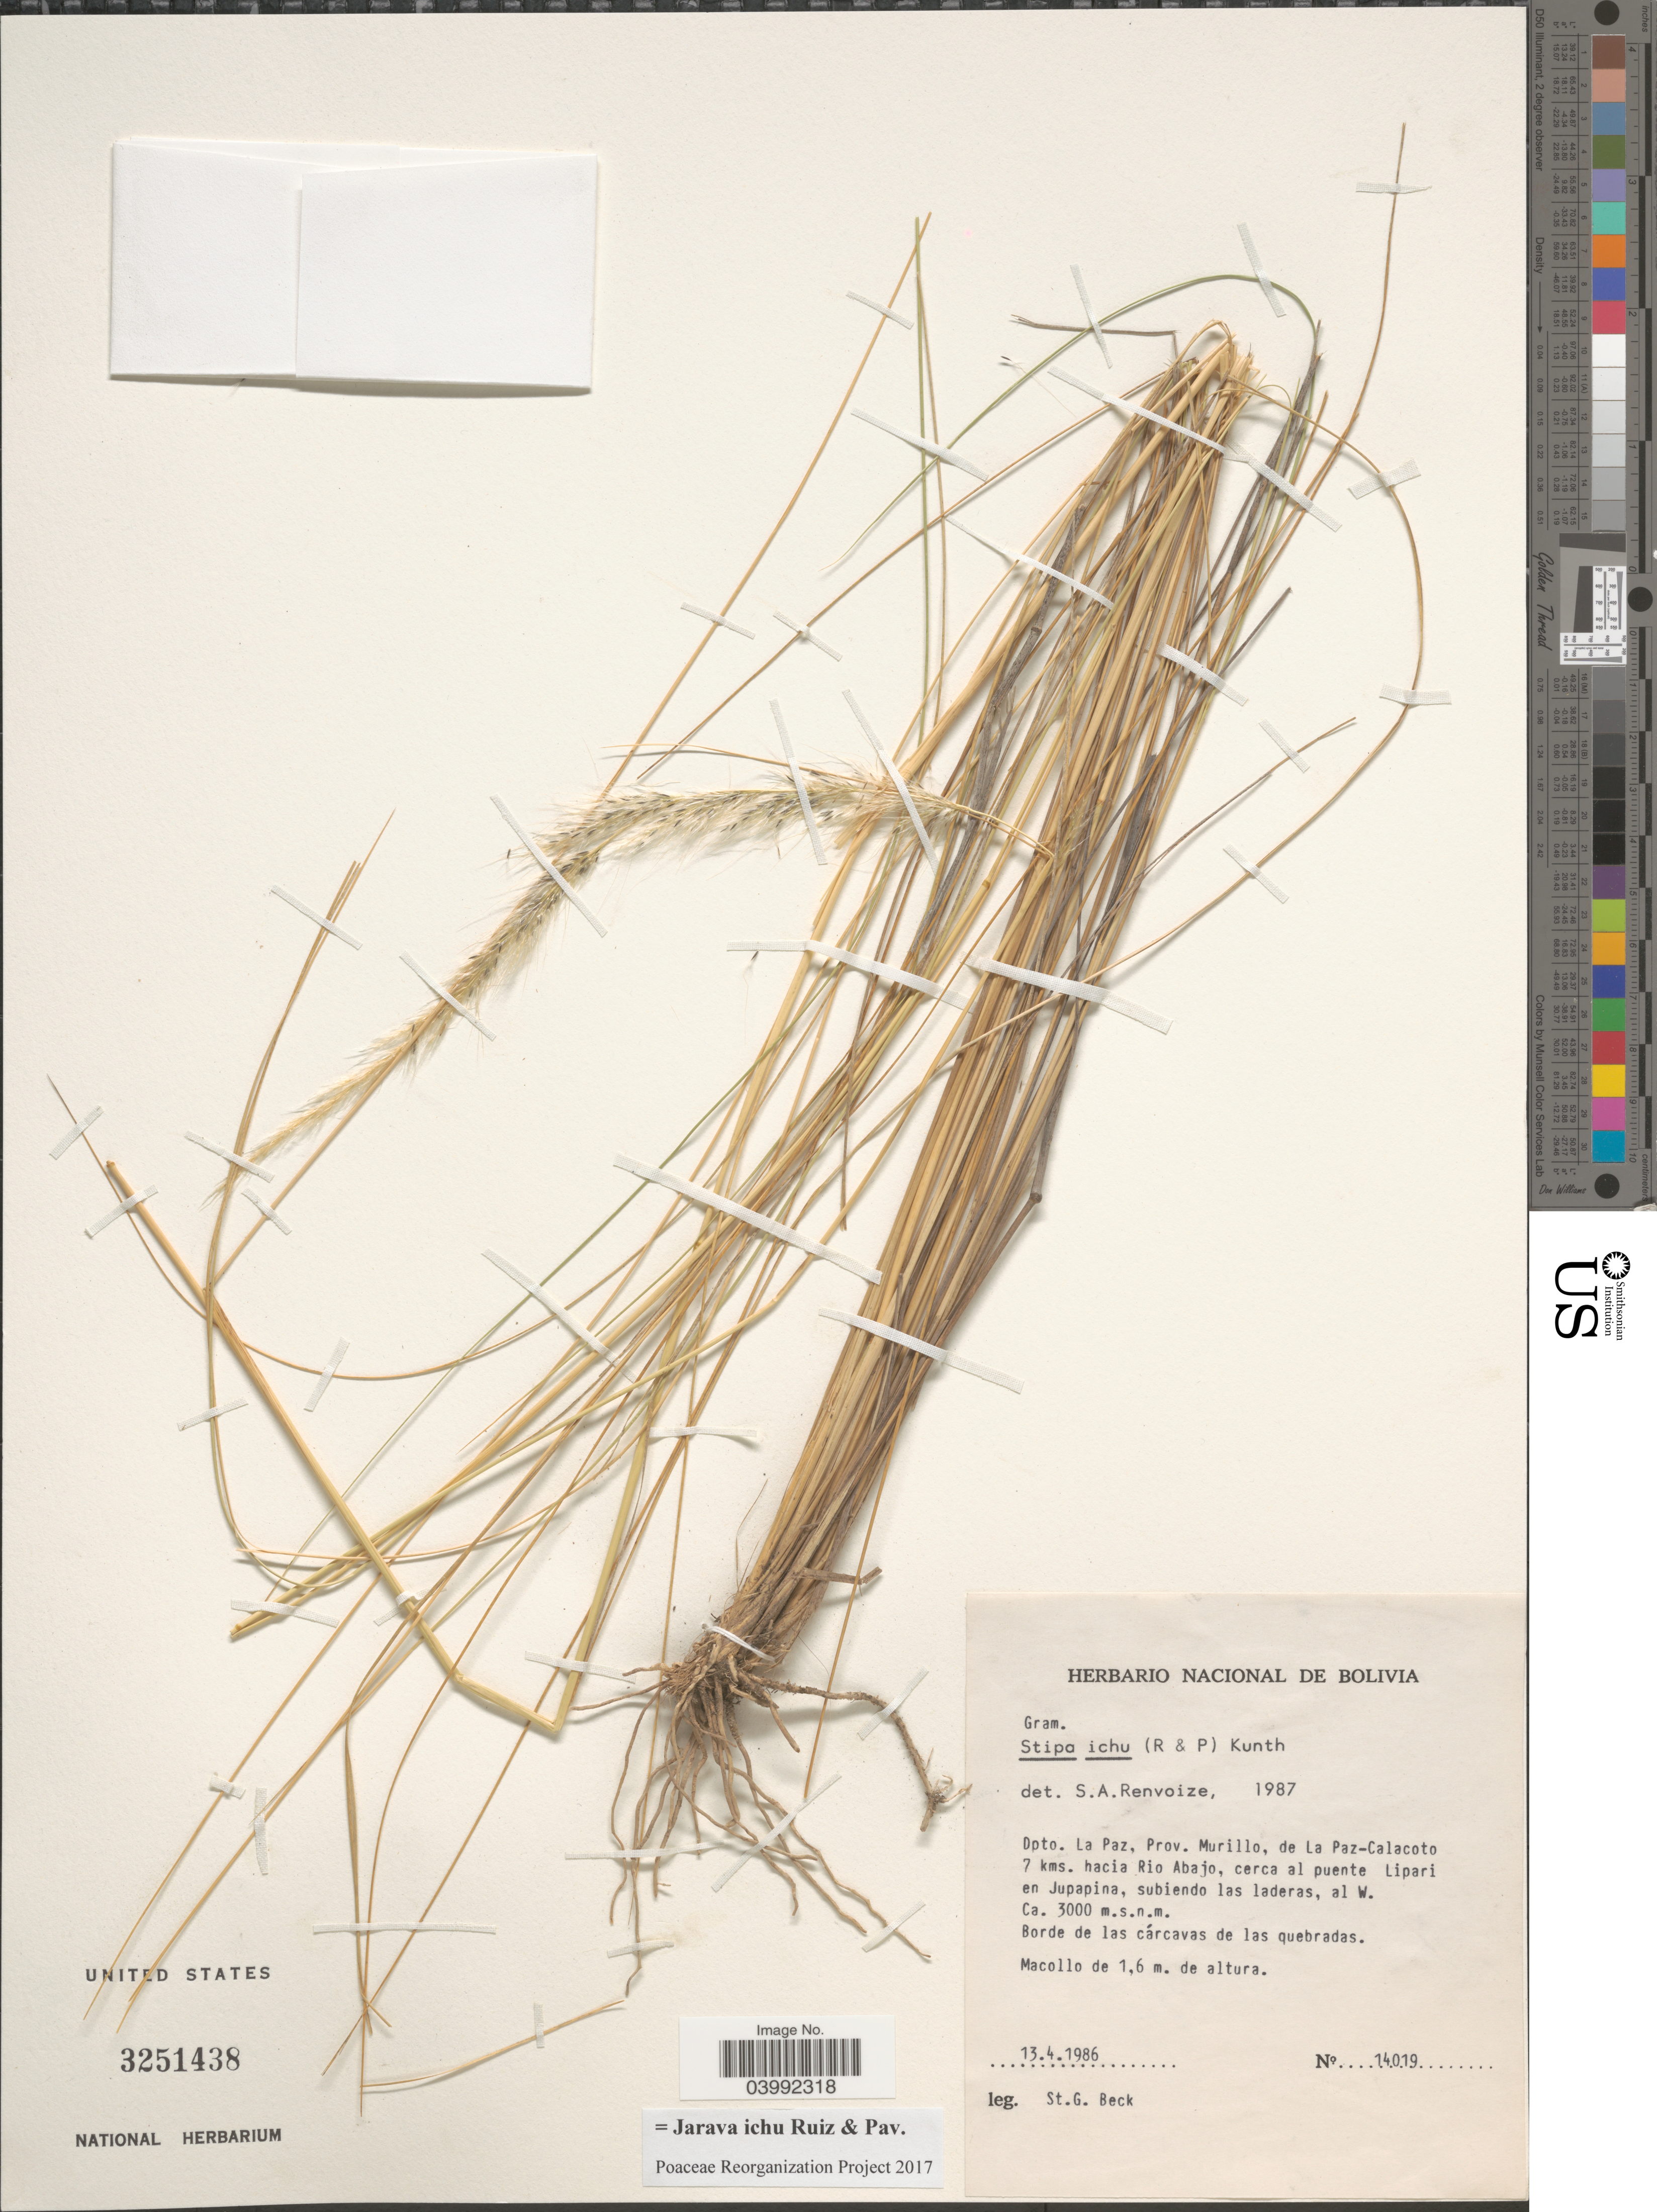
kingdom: Plantae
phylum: Tracheophyta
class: Liliopsida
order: Poales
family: Poaceae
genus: Jarava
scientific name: Jarava ichu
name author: Ruiz & Pav.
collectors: S. G. Beck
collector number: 14019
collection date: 1986-04-13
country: Bolivia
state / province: La Paz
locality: Dpto. La Paz, Prov. Murillo, de La Paz-Calacoto 7 kms. hacia Rio Abajo, cerca al puente Lipari en Jupapina, subiendo las laderas, al W.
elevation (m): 3000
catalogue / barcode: US 3251438